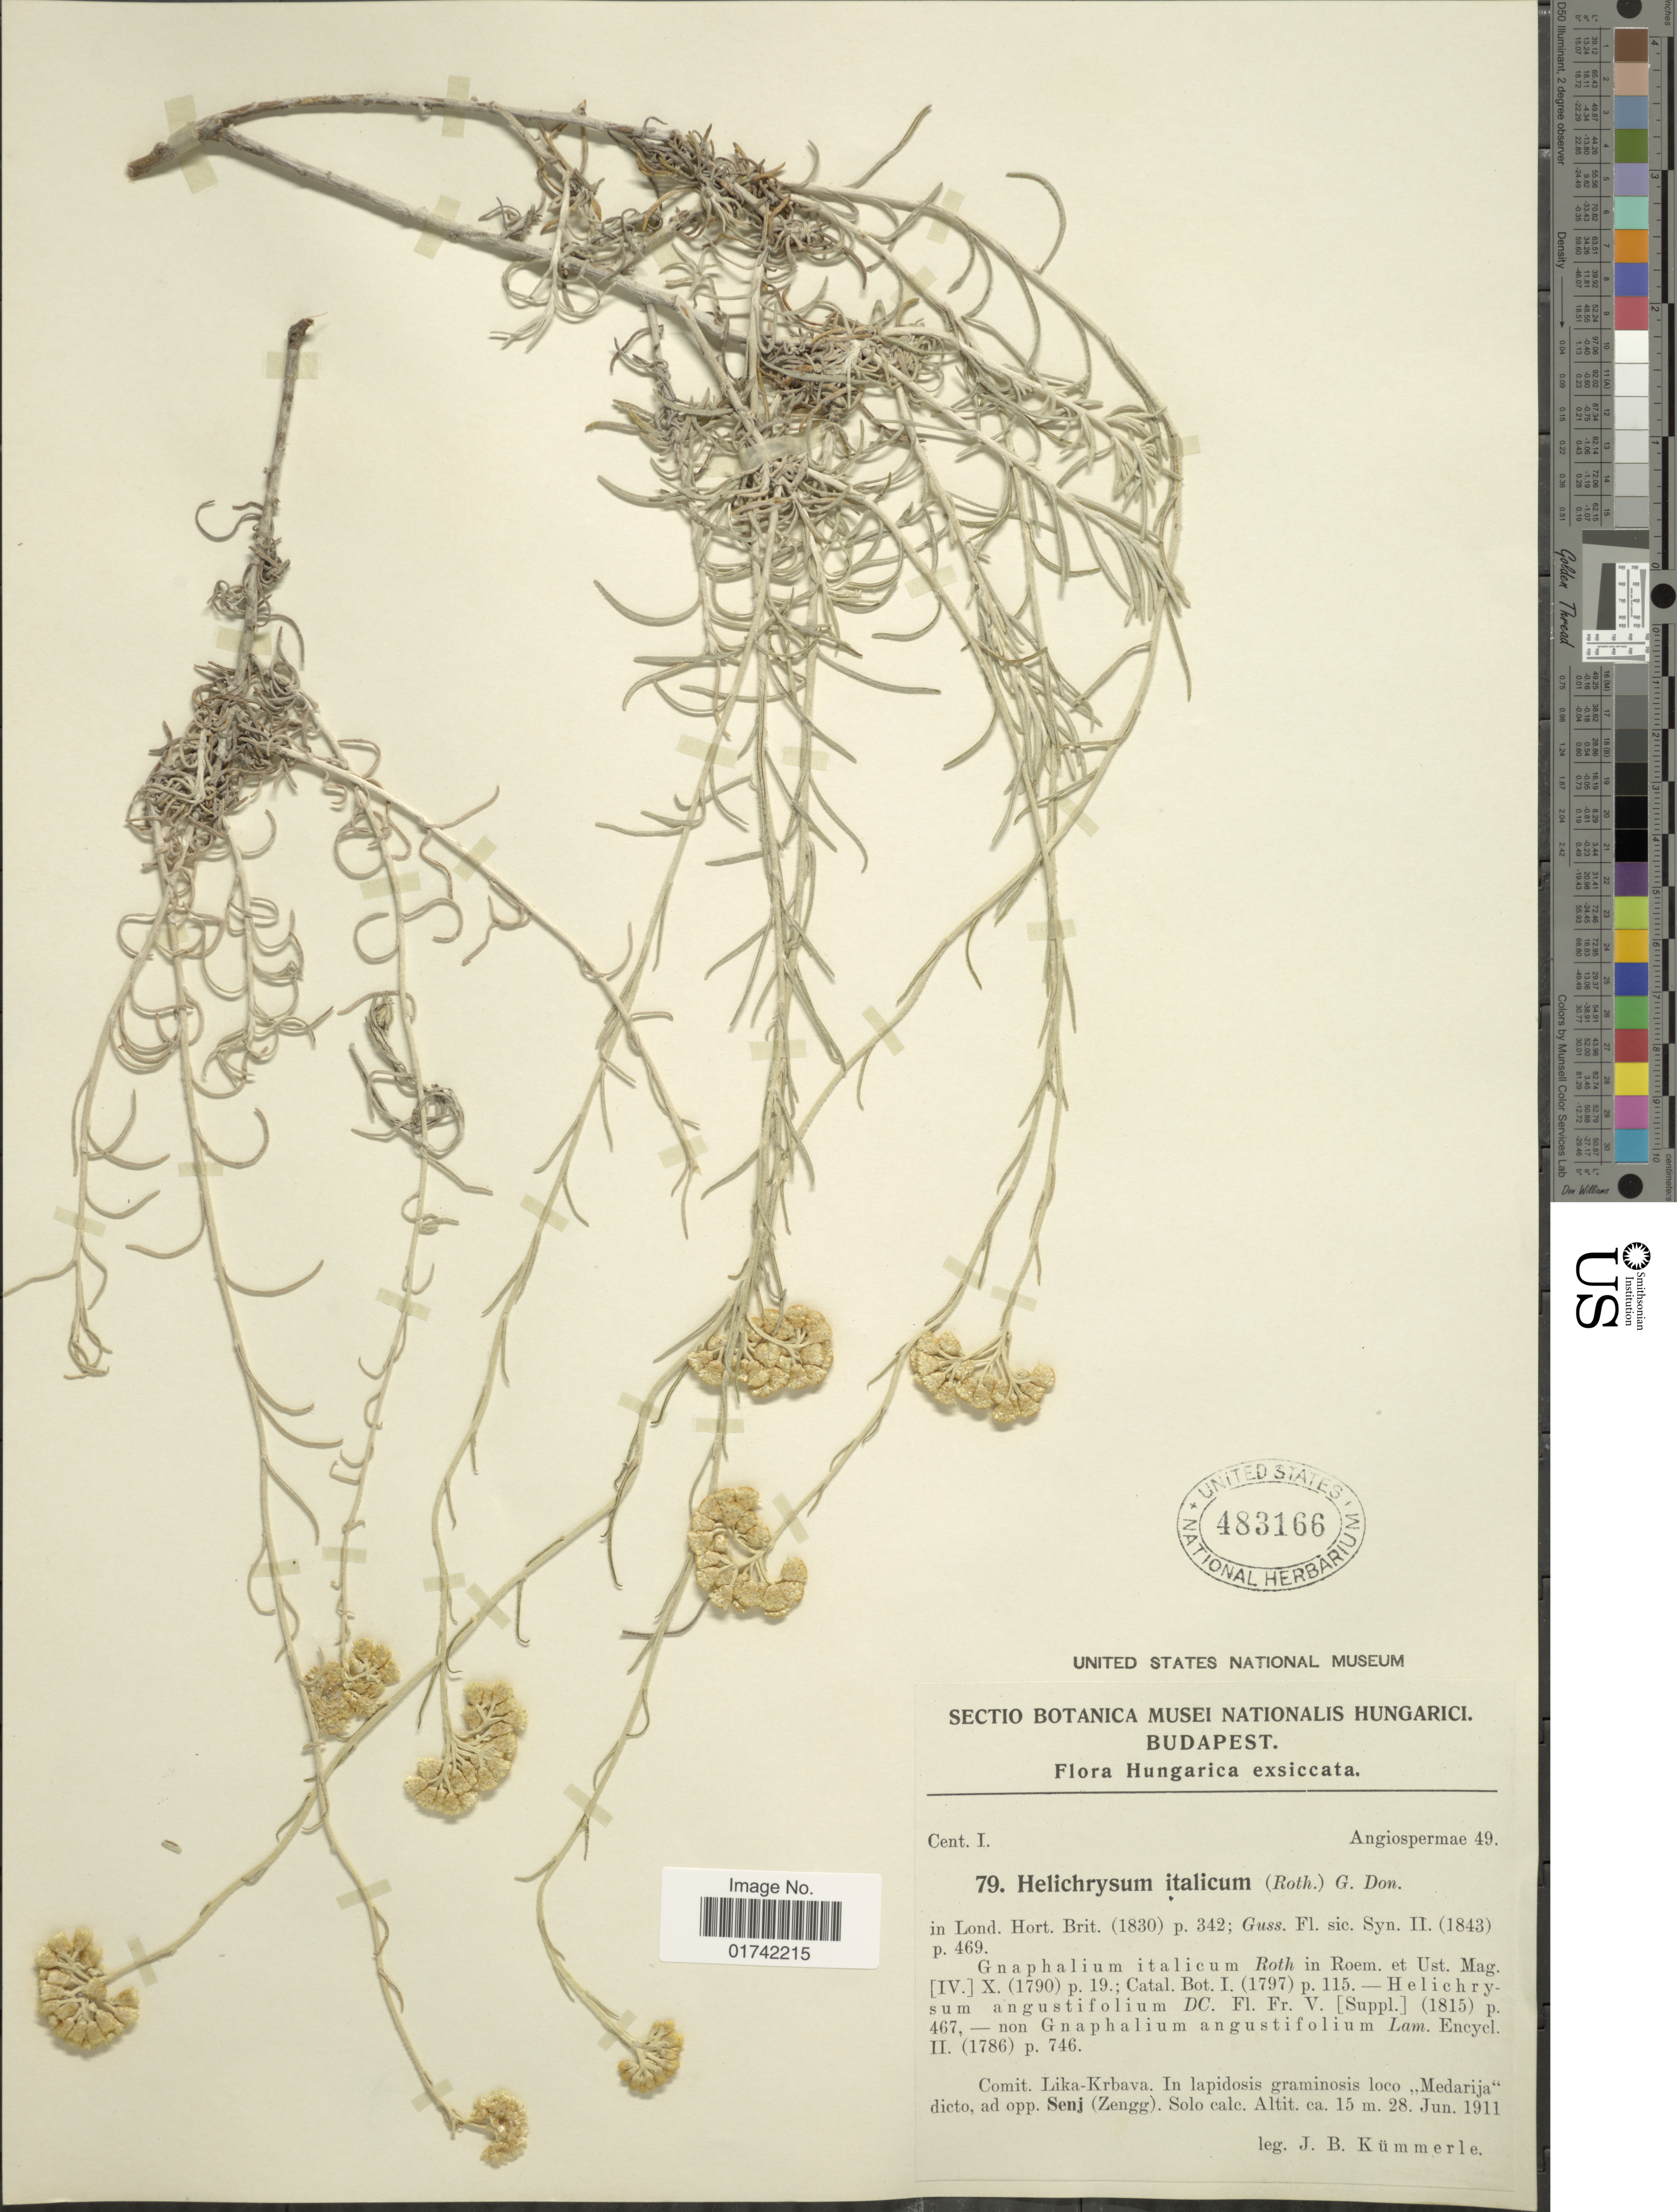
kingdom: Plantae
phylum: Tracheophyta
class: Magnoliopsida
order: Asterales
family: Asteraceae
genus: Helichrysum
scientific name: Helichrysum italicum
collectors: J. Kummerle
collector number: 79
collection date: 1911-06-28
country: Hungary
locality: Hungarica, Lika-Krbava, in lapidosis graminosis loco, Medarija' dicto, ad opp. Senj (Zengg)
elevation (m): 15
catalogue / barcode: US 483166